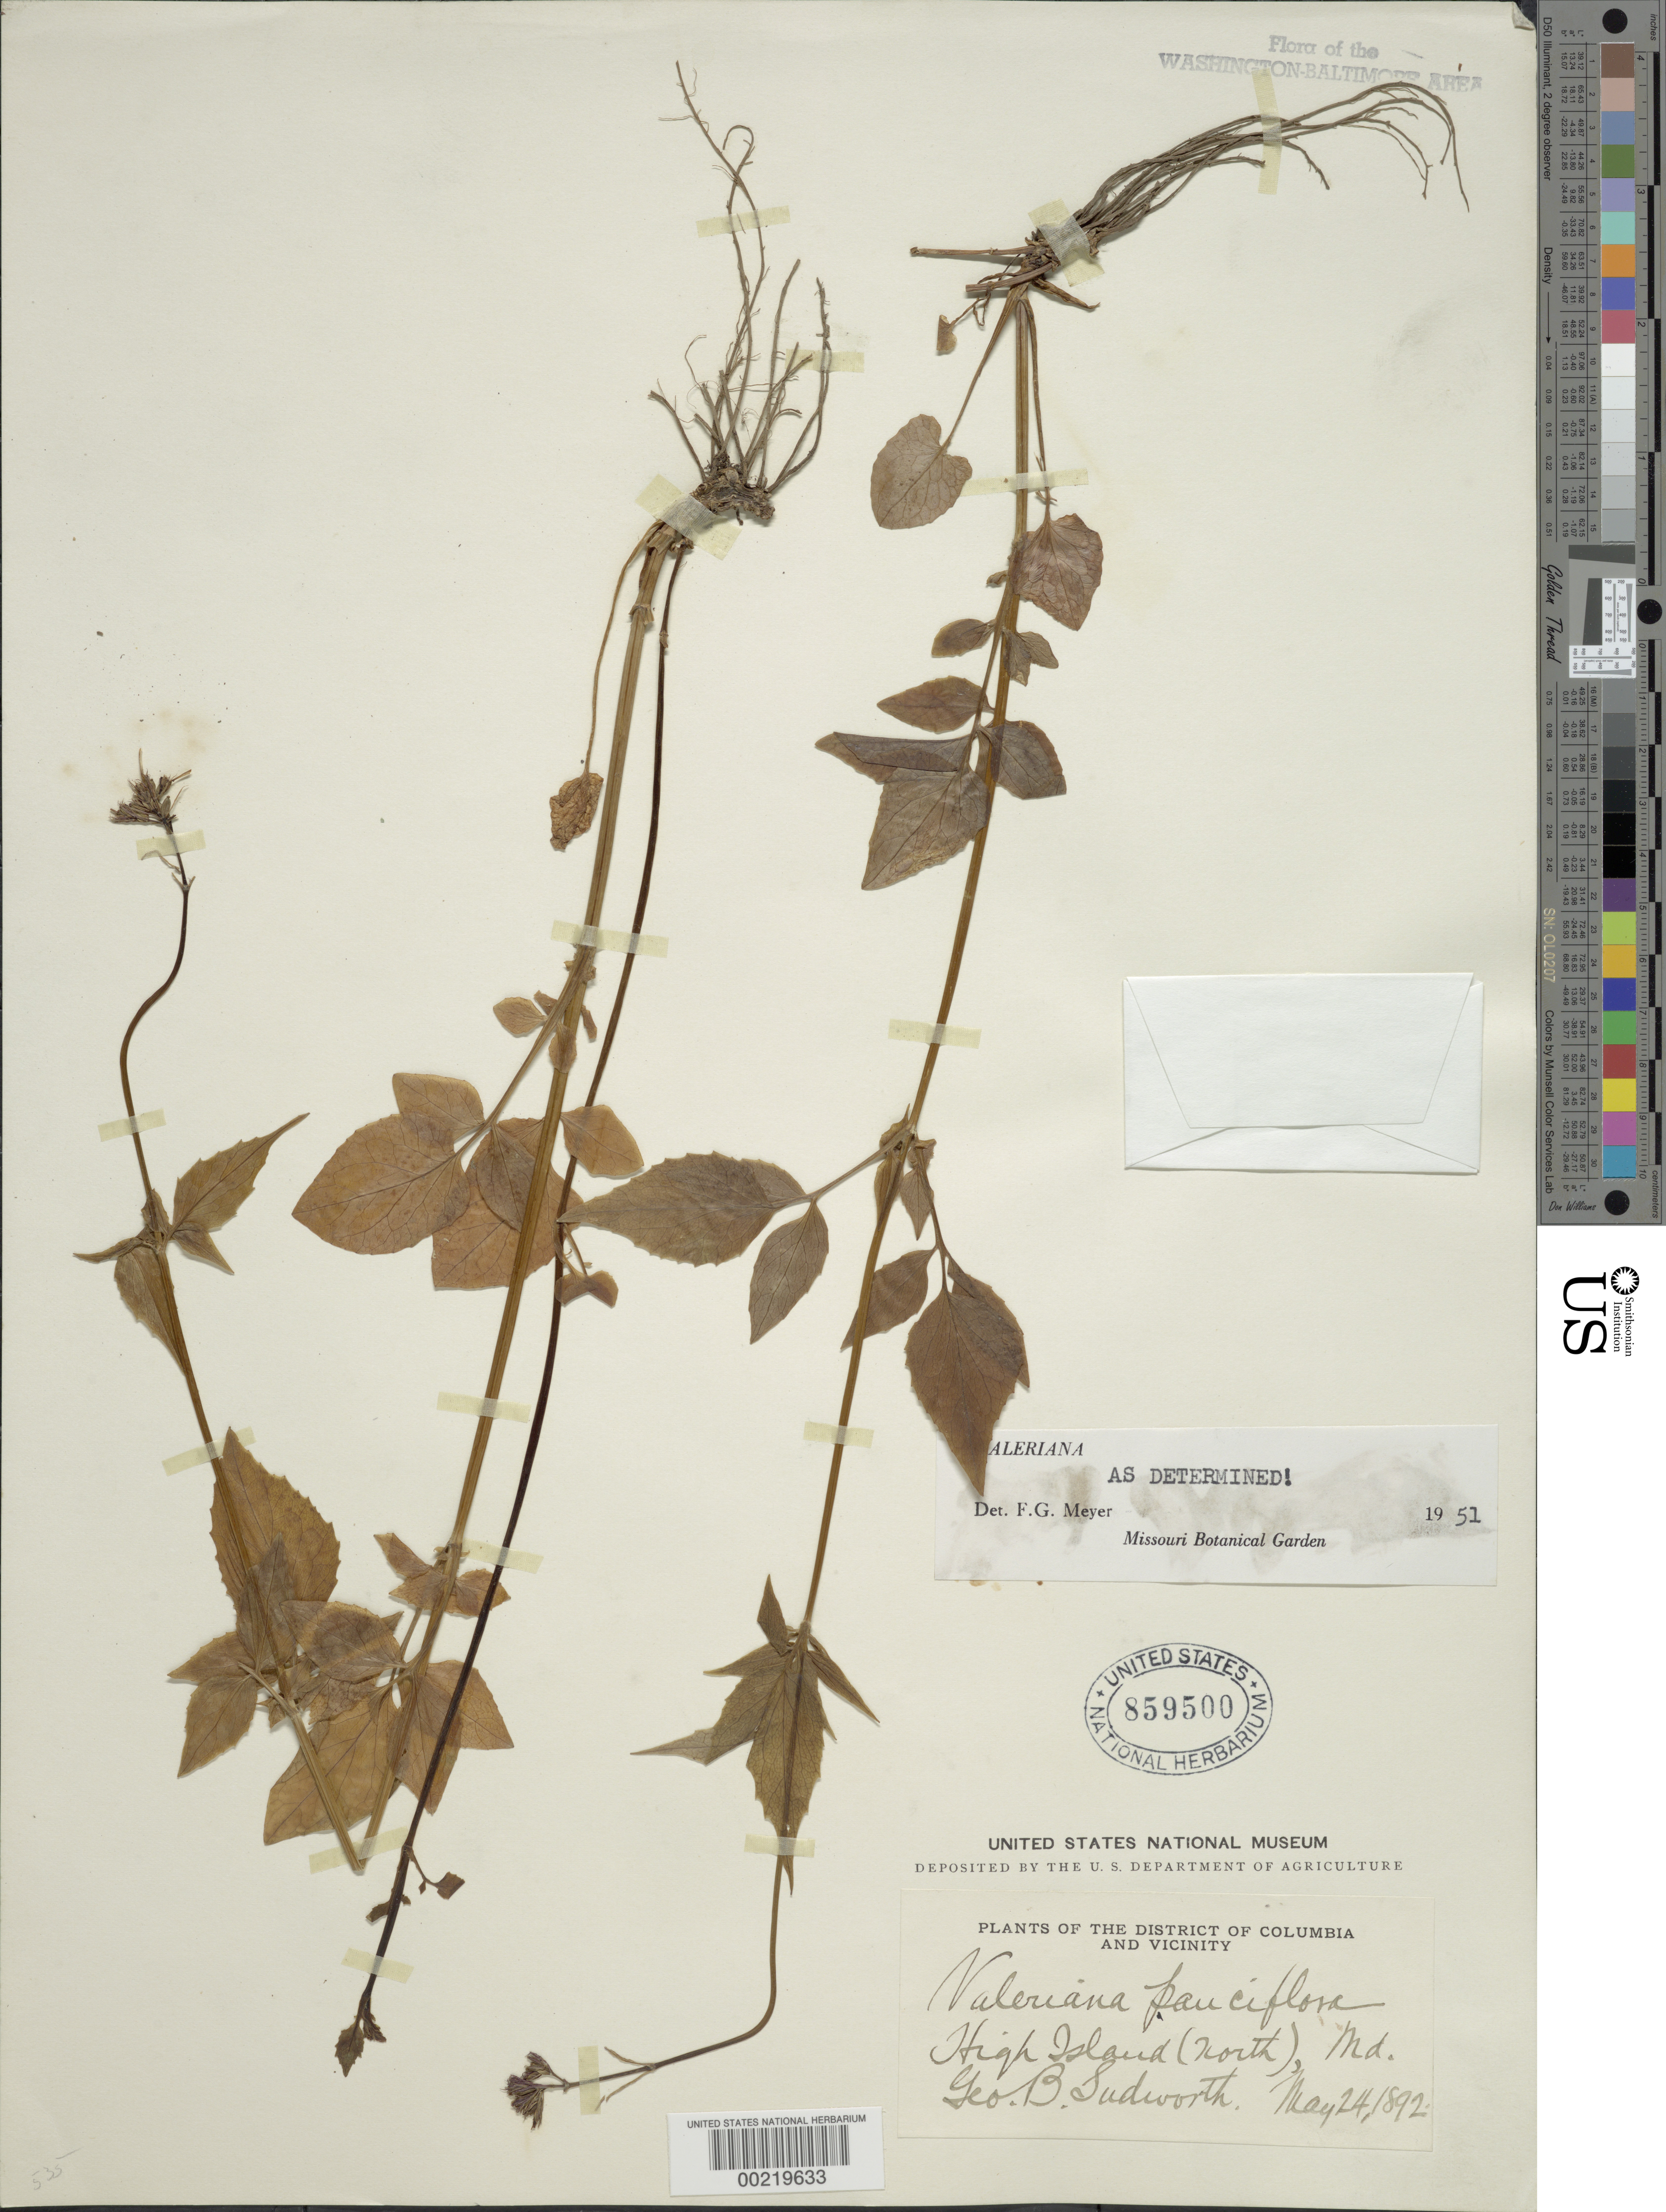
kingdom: Plantae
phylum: Tracheophyta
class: Magnoliopsida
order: Dipsacales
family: Caprifoliaceae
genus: Valeriana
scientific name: Valeriana pauciflora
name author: Michx.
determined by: Meyer, F. G.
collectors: G. B. Sudworth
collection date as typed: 24 May 1892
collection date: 1892-05-24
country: United States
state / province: Maryland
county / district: Montgomery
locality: High Island, N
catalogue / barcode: US 859500